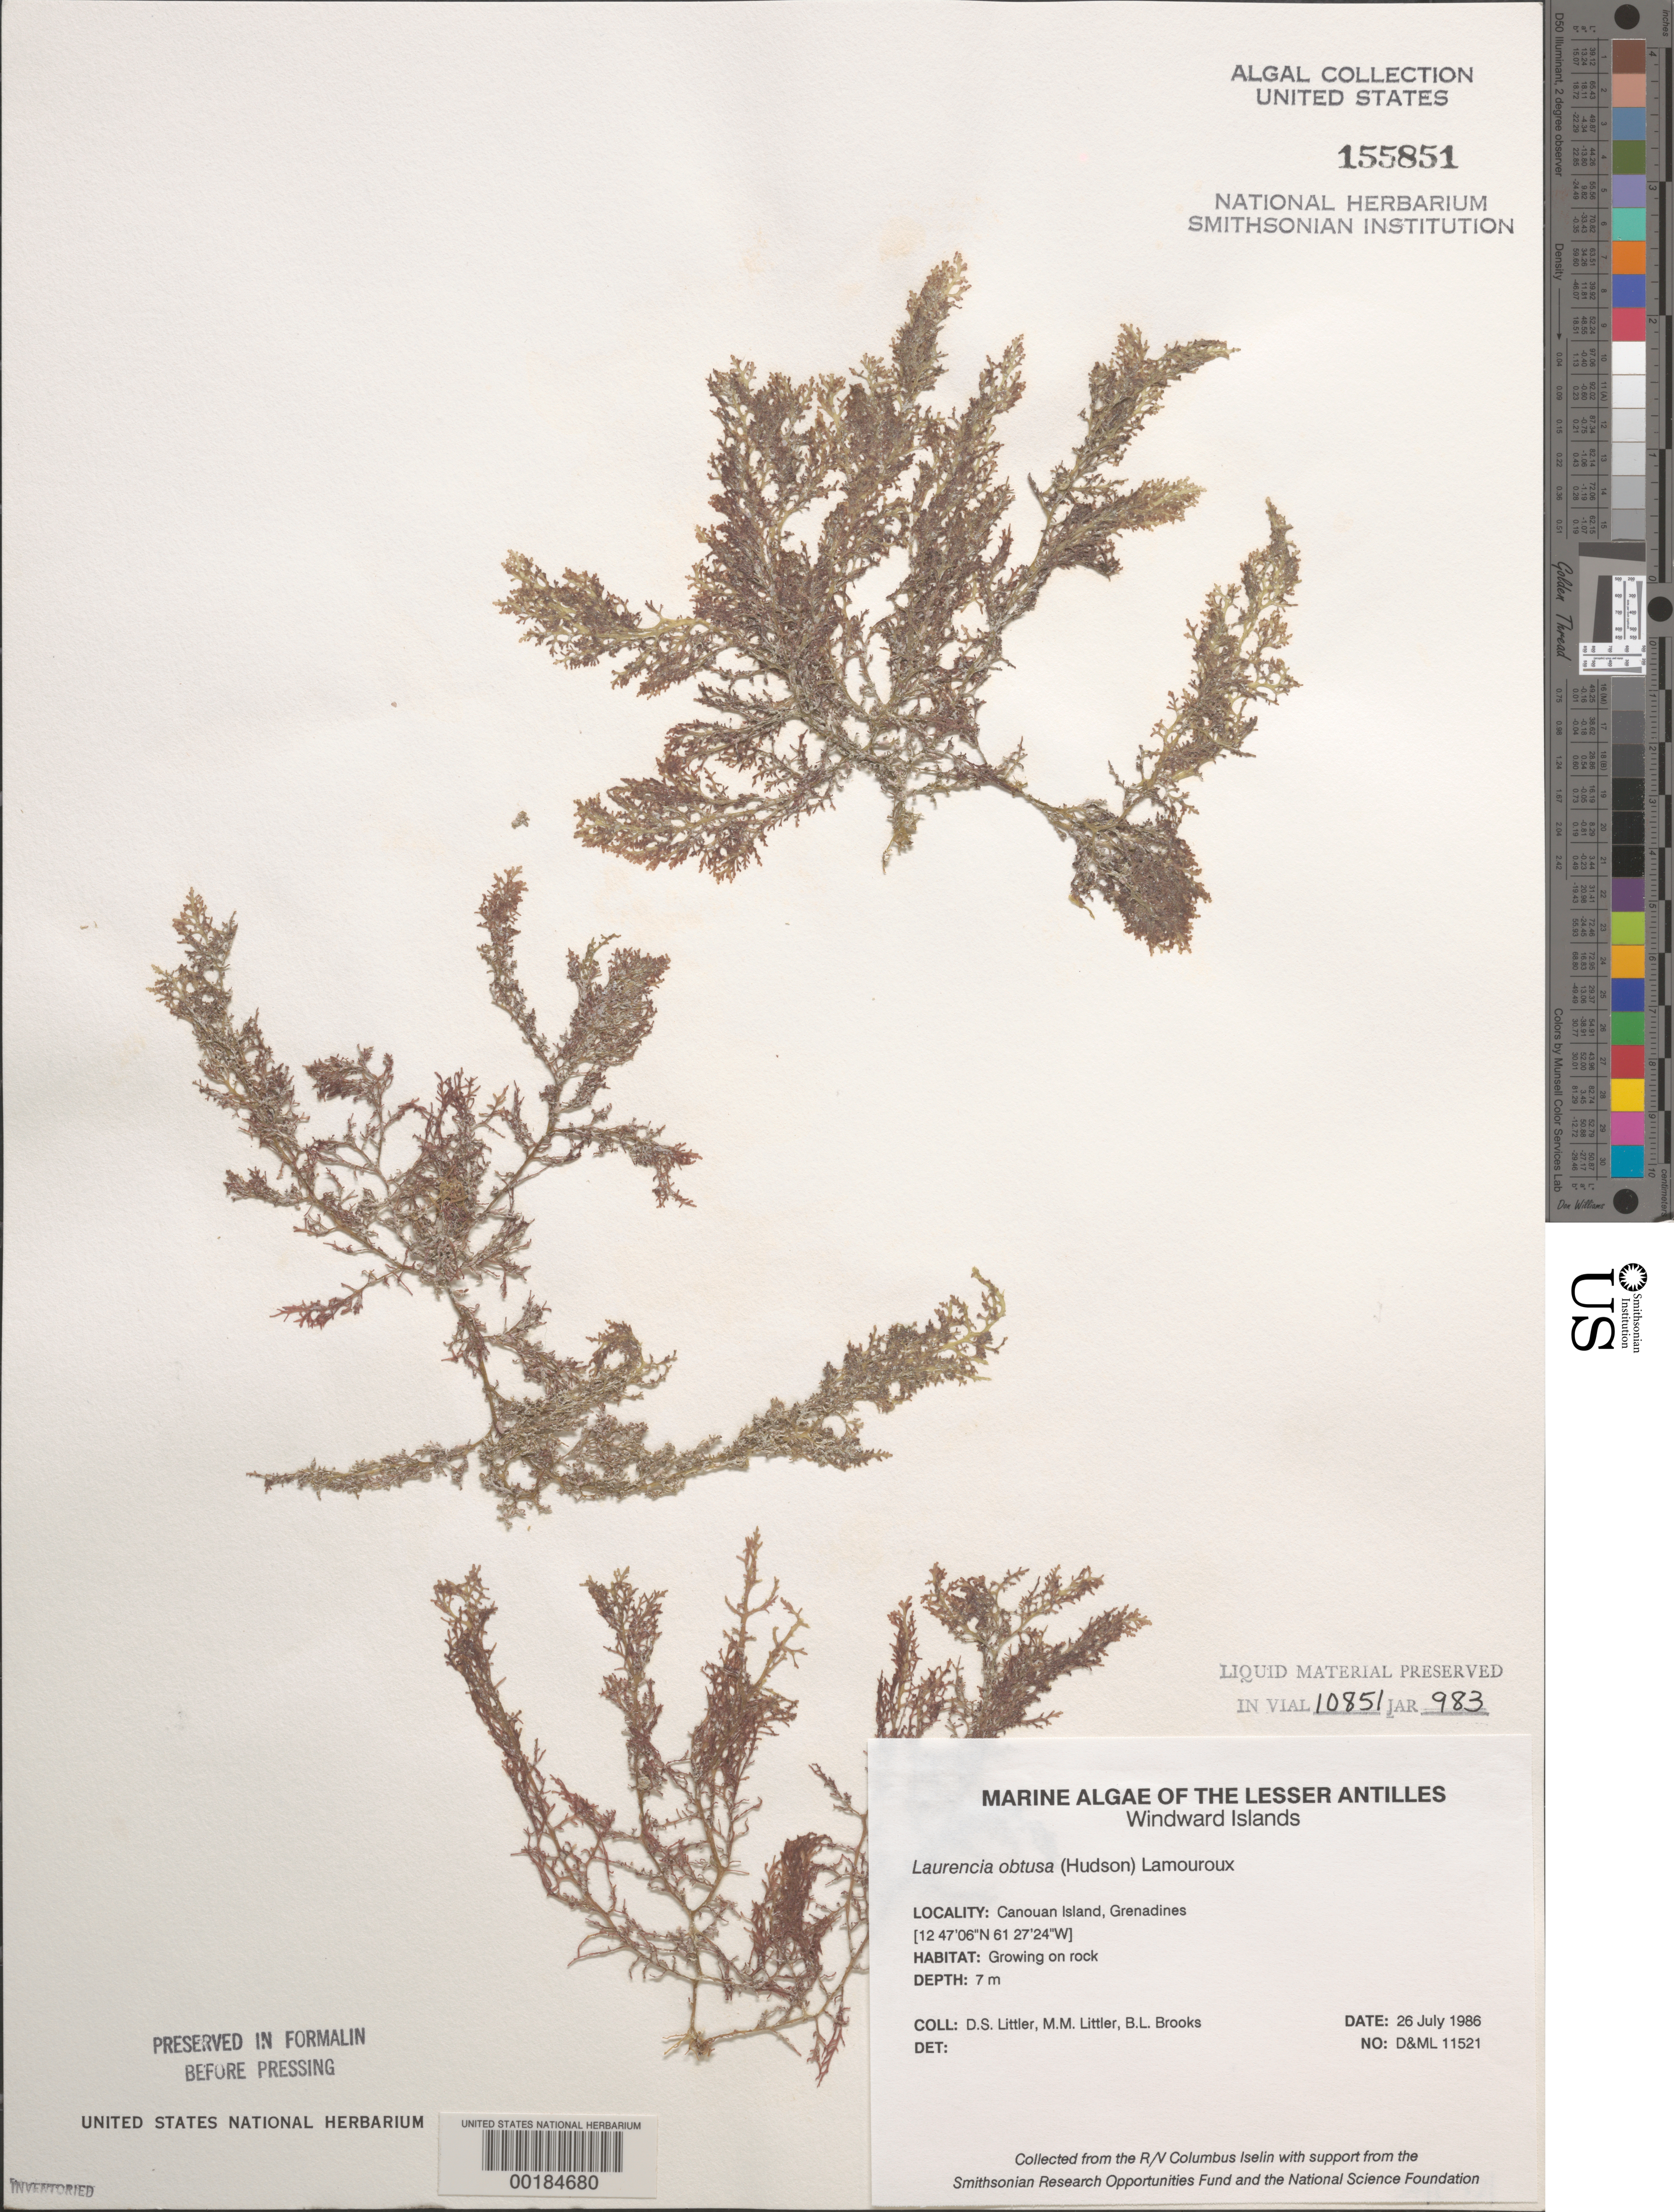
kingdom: Plantae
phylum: Rhodophyta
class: Florideophyceae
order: Ceramiales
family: Rhodomelaceae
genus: Laurencia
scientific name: Laurencia obtusa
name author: (Huds.) J.V.Lamouroux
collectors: D. S. Littler, M. M. Littler & B. Brooks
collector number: D&ML 11521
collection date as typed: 26 Jul 1986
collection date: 1986-07-26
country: St. Vincent - Grenadines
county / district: Grenadines Parish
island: Canouan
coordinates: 12 47' 06" N, 61 27' 24" W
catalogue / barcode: US 155851